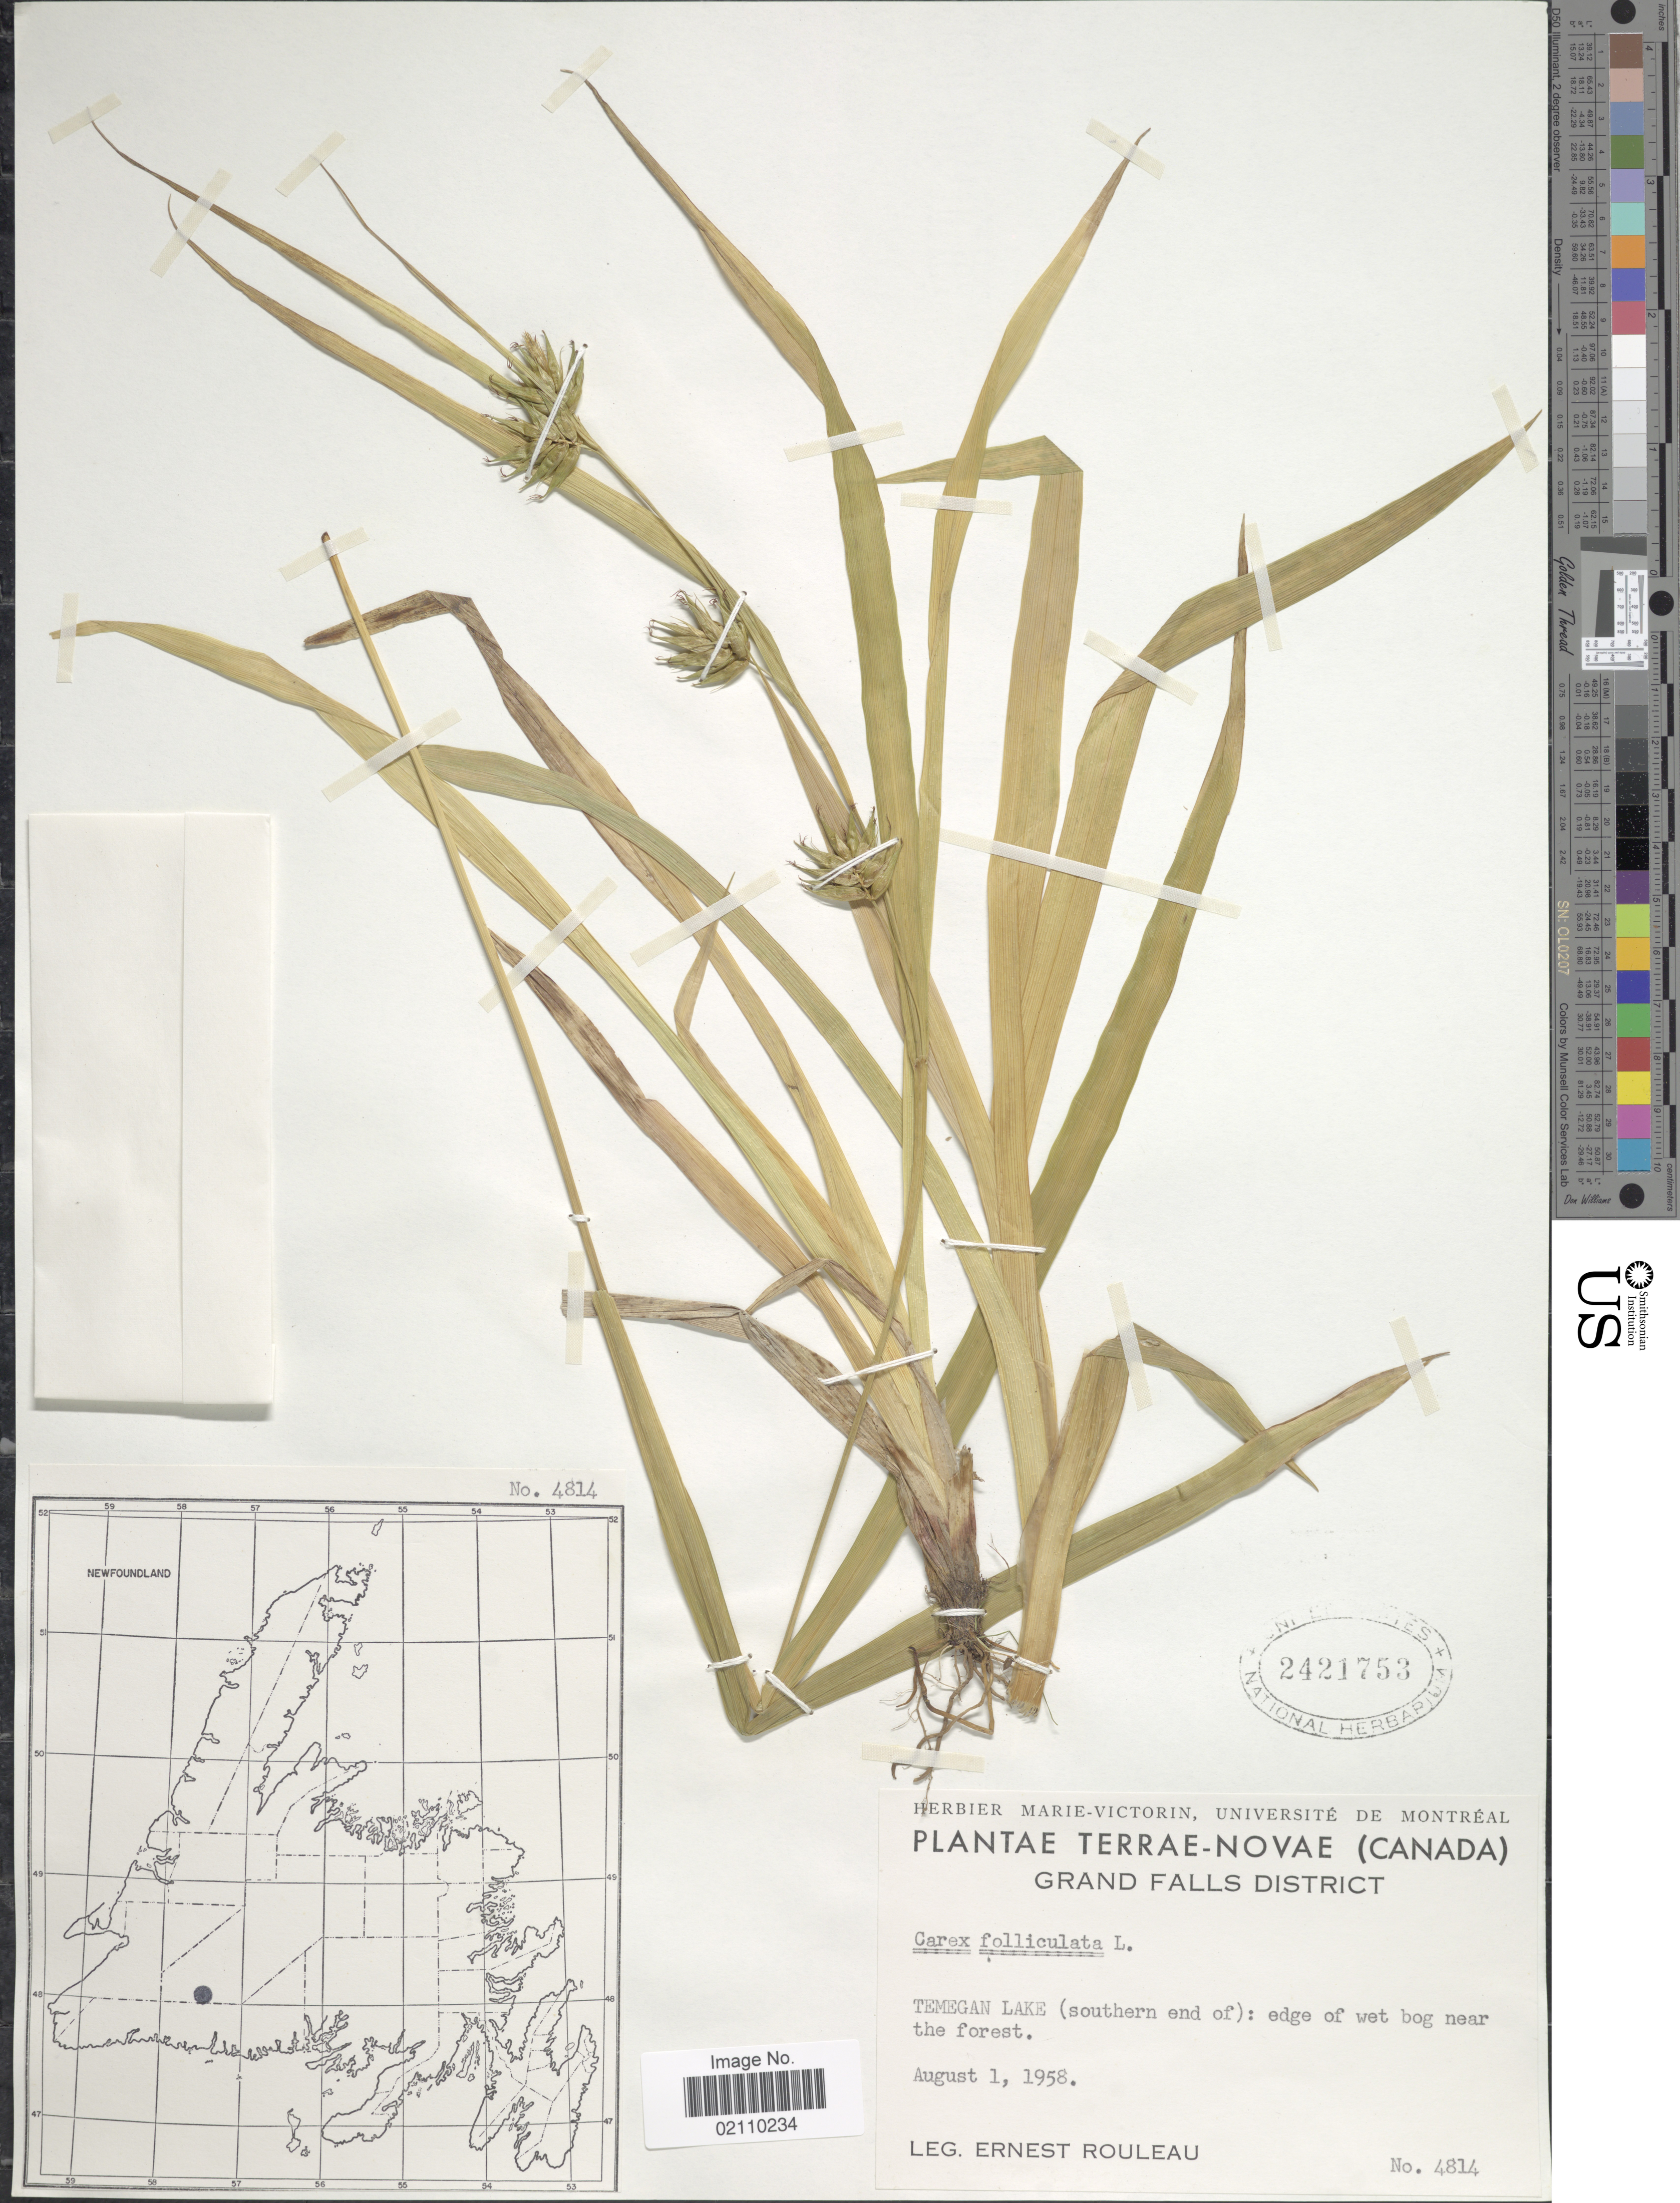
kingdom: Plantae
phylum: Tracheophyta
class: Liliopsida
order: Poales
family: Cyperaceae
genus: Carex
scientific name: Carex folliculata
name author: L.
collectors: E. Rouleau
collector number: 4814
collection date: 1958-08-01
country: Canada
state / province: Newfoundland and Labrador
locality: Terrae-Novae, Grand Falls District, Temegab Lake (southern end of): edge of wet bog near the forest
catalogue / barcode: US 2421753